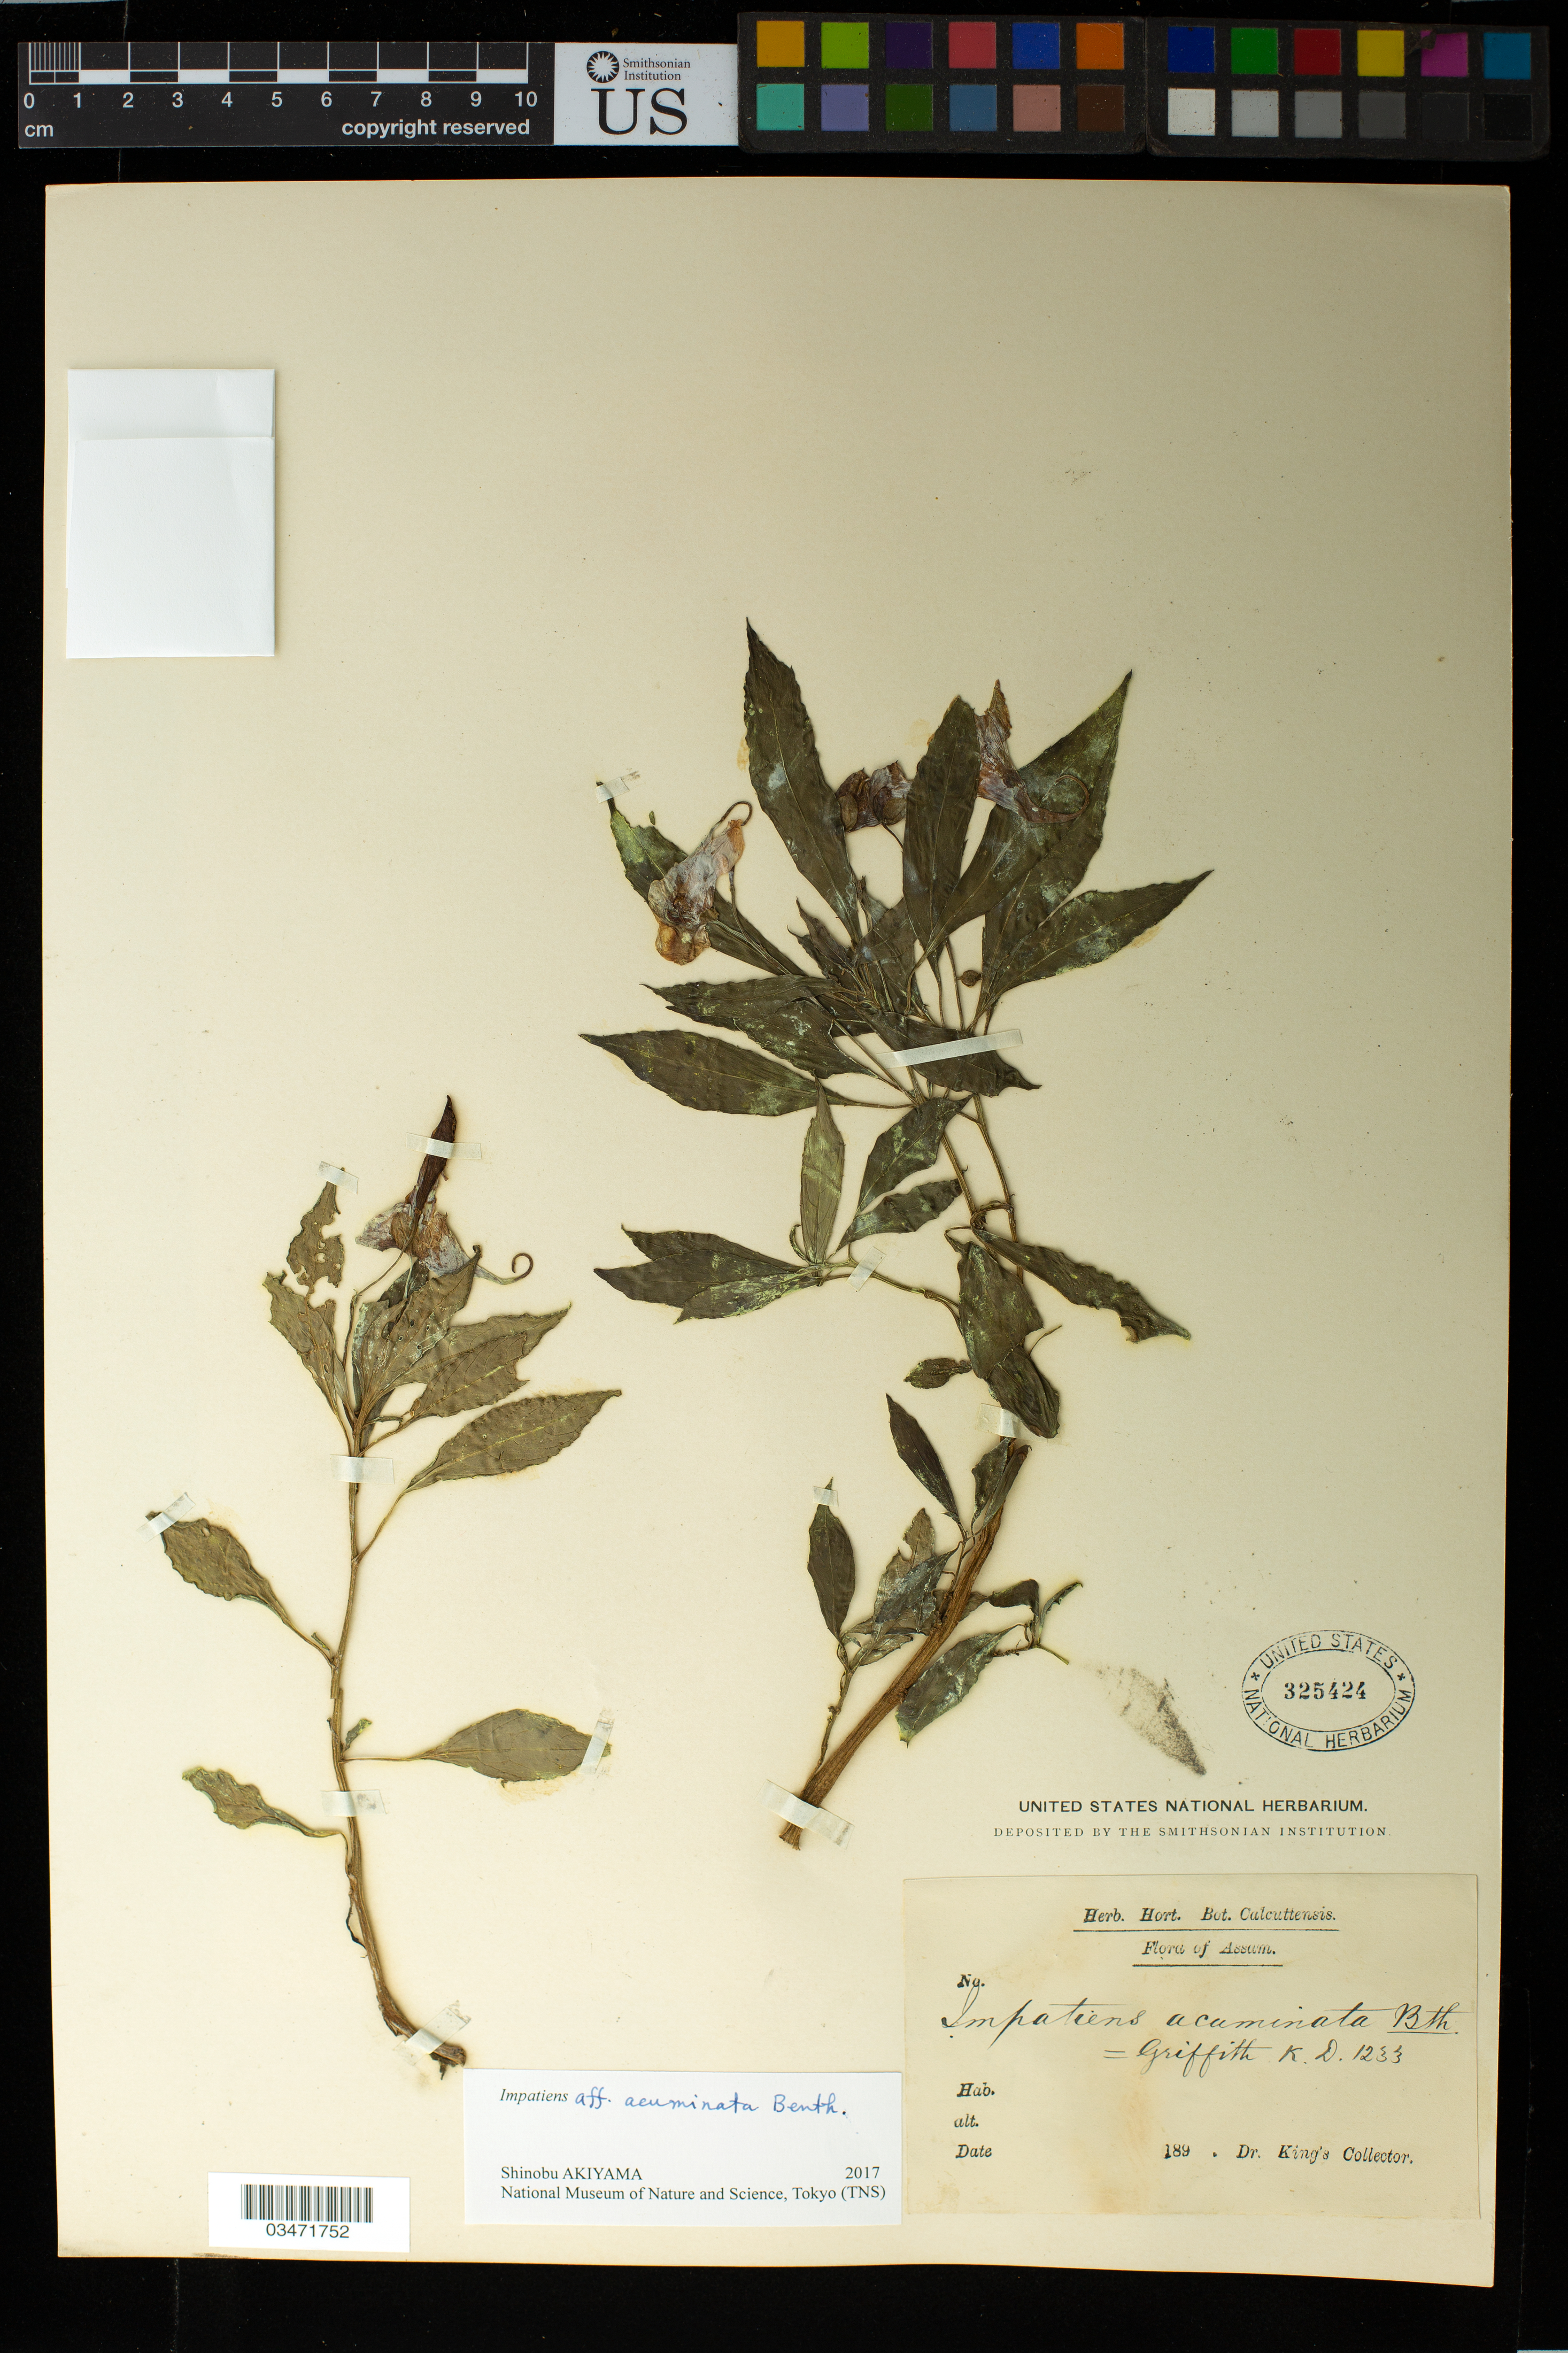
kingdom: Plantae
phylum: Tracheophyta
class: Magnoliopsida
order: Ericales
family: Balsaminaceae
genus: Impatiens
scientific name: Impatiens acuminata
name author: Benth.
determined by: Akiyama, Shinobu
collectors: Dr. King's collector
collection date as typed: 18--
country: India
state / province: Assam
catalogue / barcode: US 325424